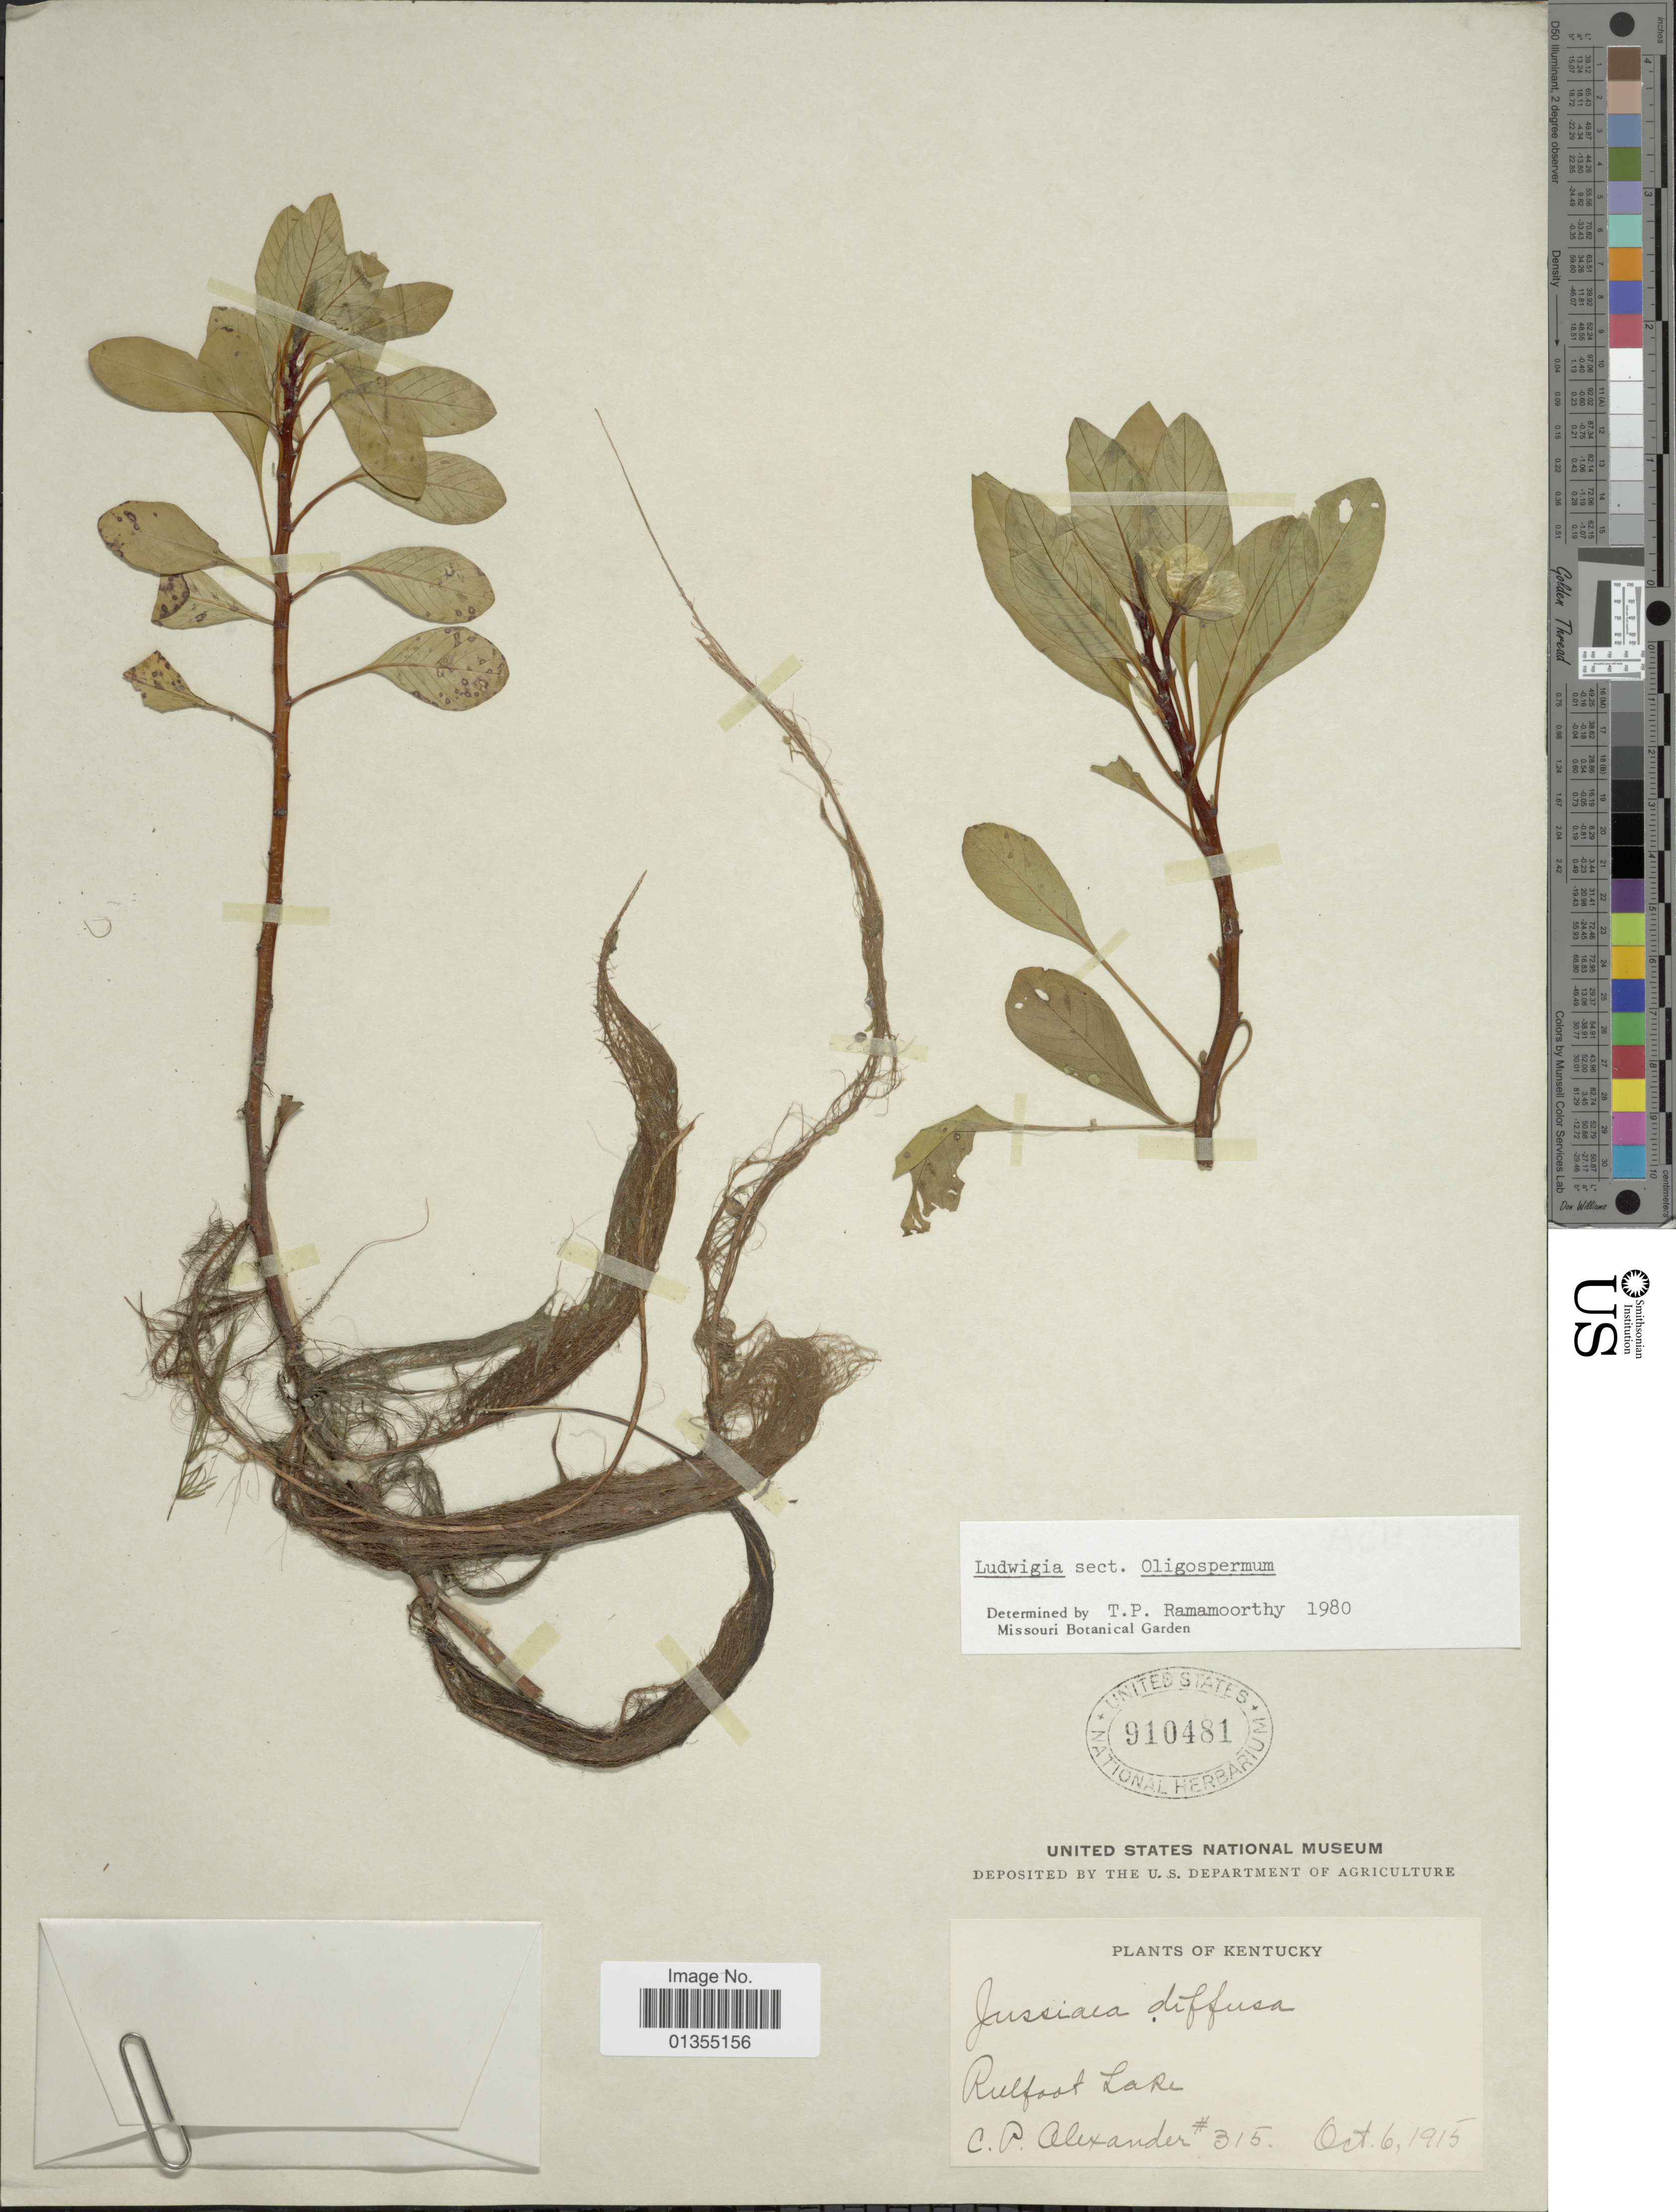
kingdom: Plantae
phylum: Tracheophyta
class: Magnoliopsida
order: Myrtales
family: Onagraceae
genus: Ludwigia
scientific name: Ludwigia stolonifera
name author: (Guill. & Perr.) P.H. Raven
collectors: C. P. Alexander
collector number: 315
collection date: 1915-10-06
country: United States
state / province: Kentucky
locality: Rulfoot Lake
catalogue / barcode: US 910481